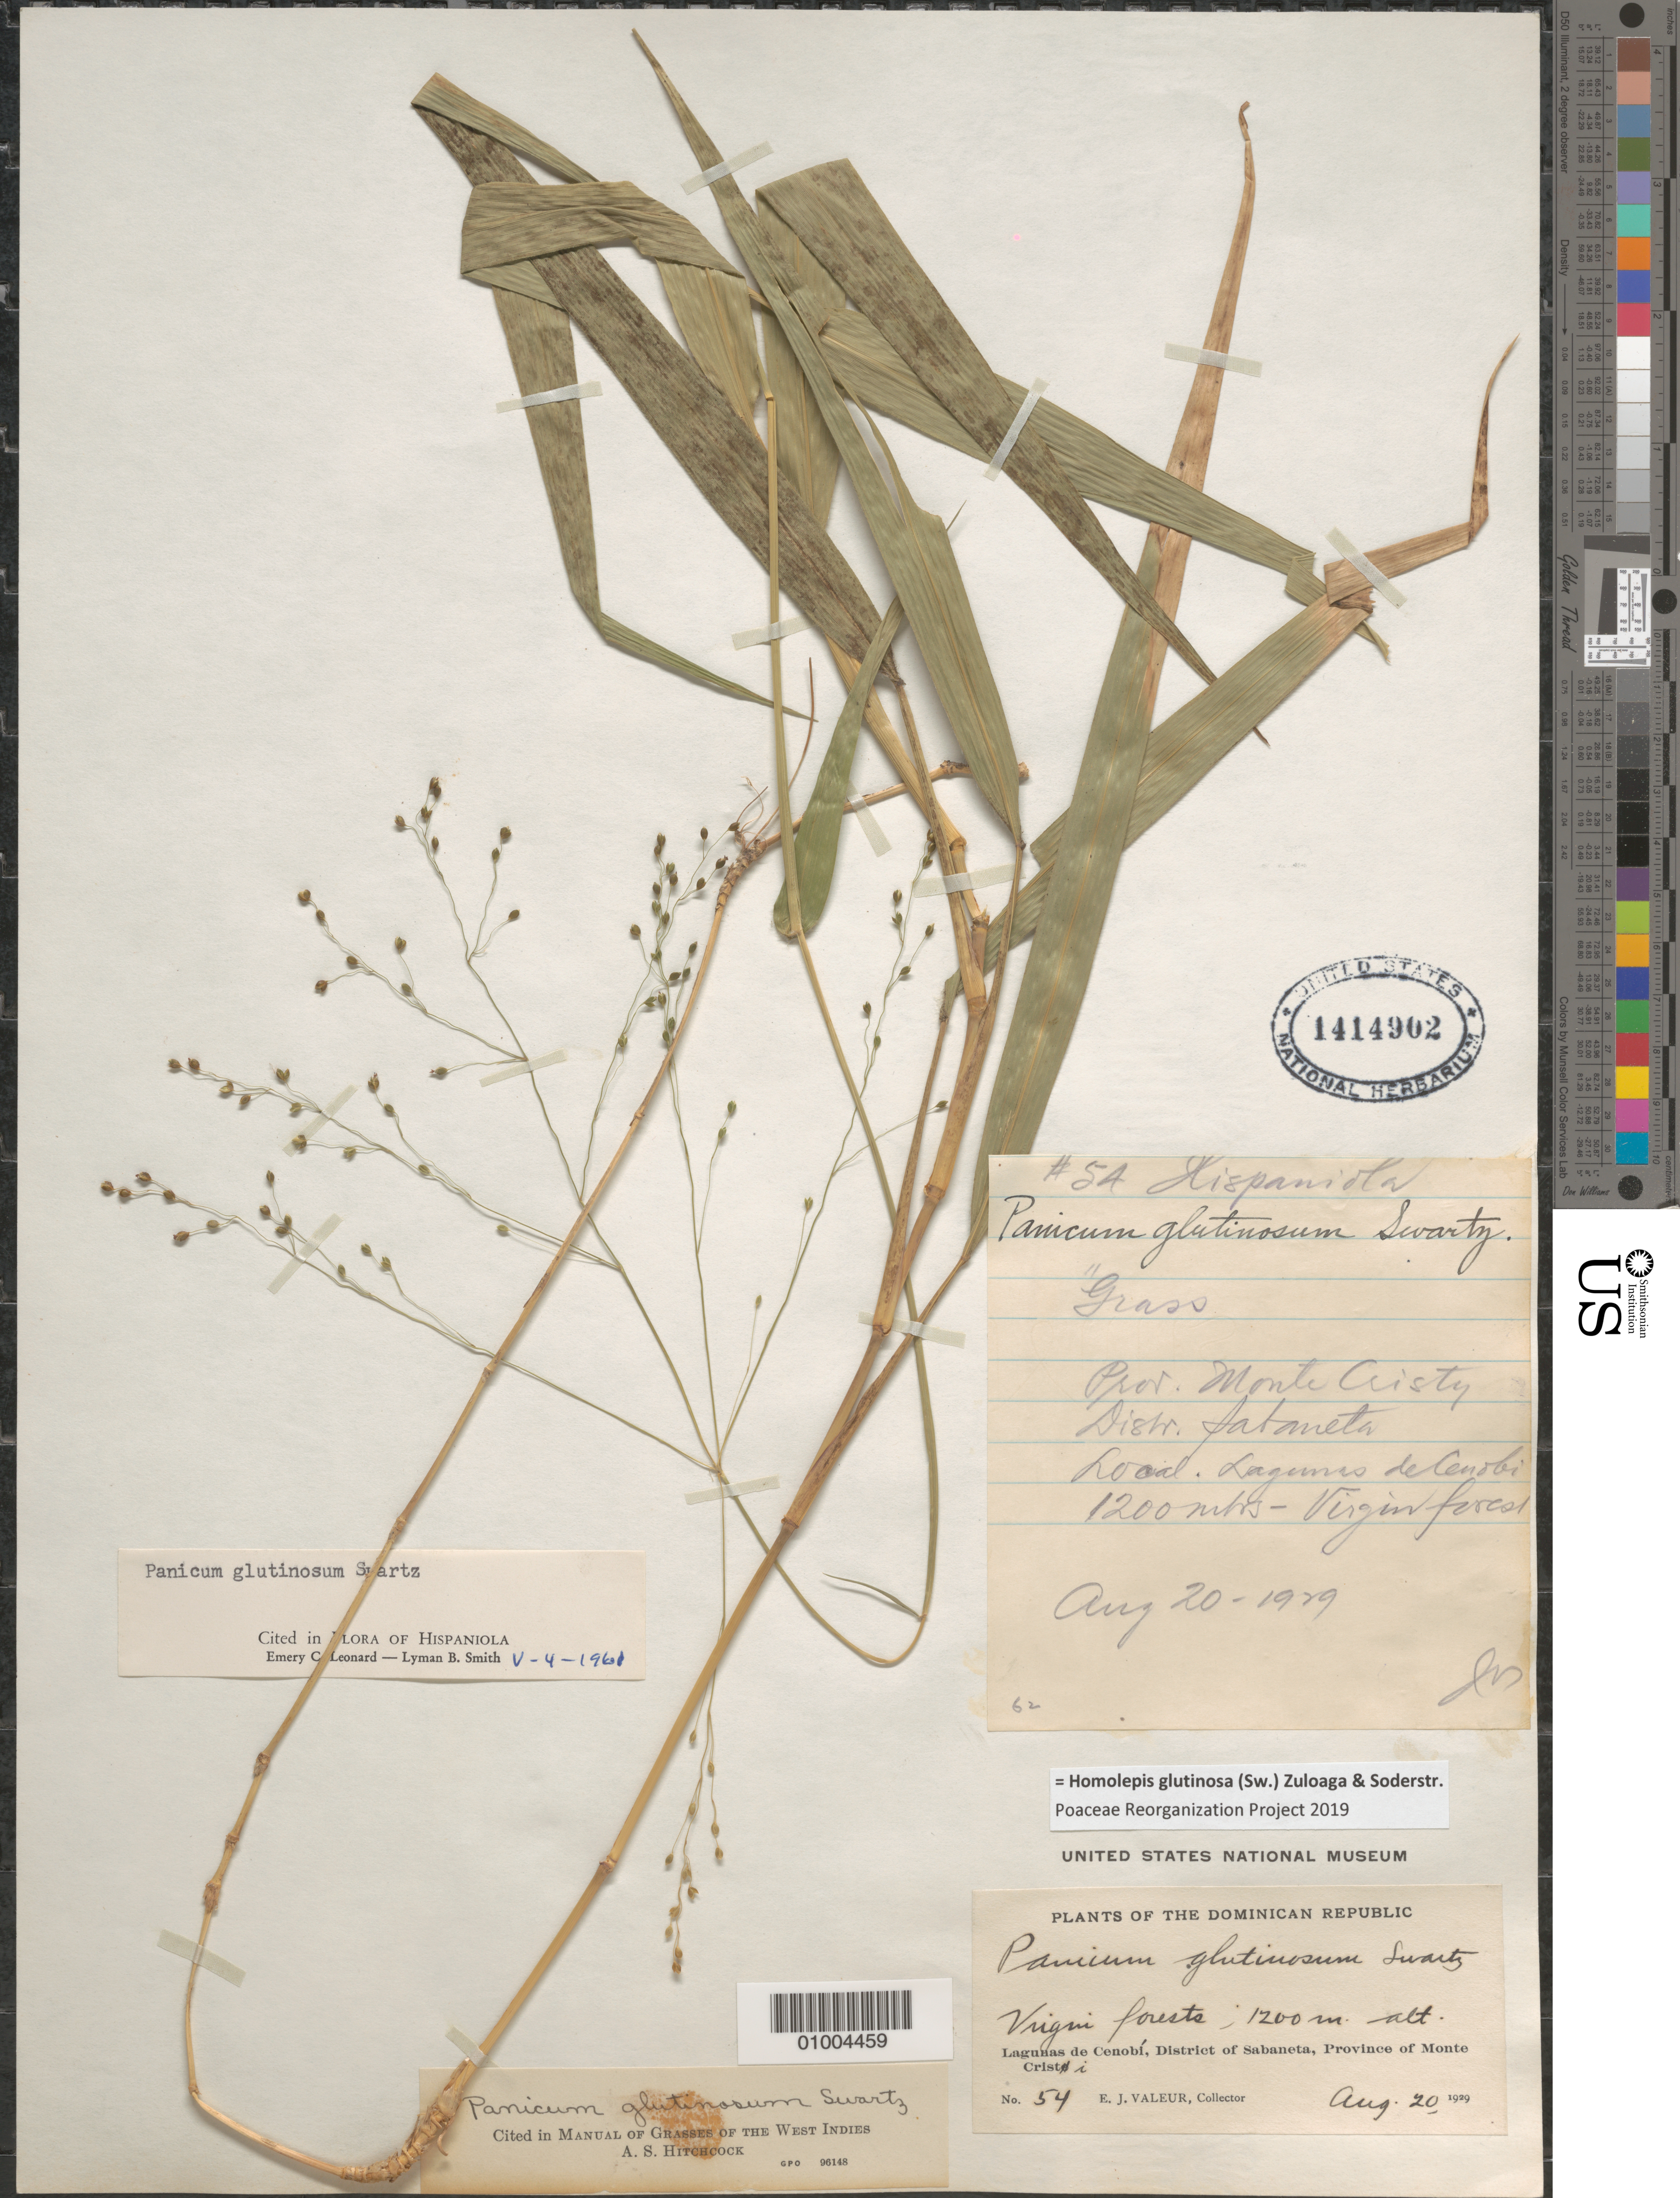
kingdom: Plantae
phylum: Tracheophyta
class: Liliopsida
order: Poales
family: Poaceae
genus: Homolepis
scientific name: Homolepis glutinosa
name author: (Sw.) Zuloaga & Soderstr.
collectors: E. Valeur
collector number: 54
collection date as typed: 20 Aug 1929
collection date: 1929-08-20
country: Dominican Republic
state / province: Monte Cristi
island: Hispaniola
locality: Lagunas de Cenobi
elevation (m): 1200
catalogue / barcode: US 1414902